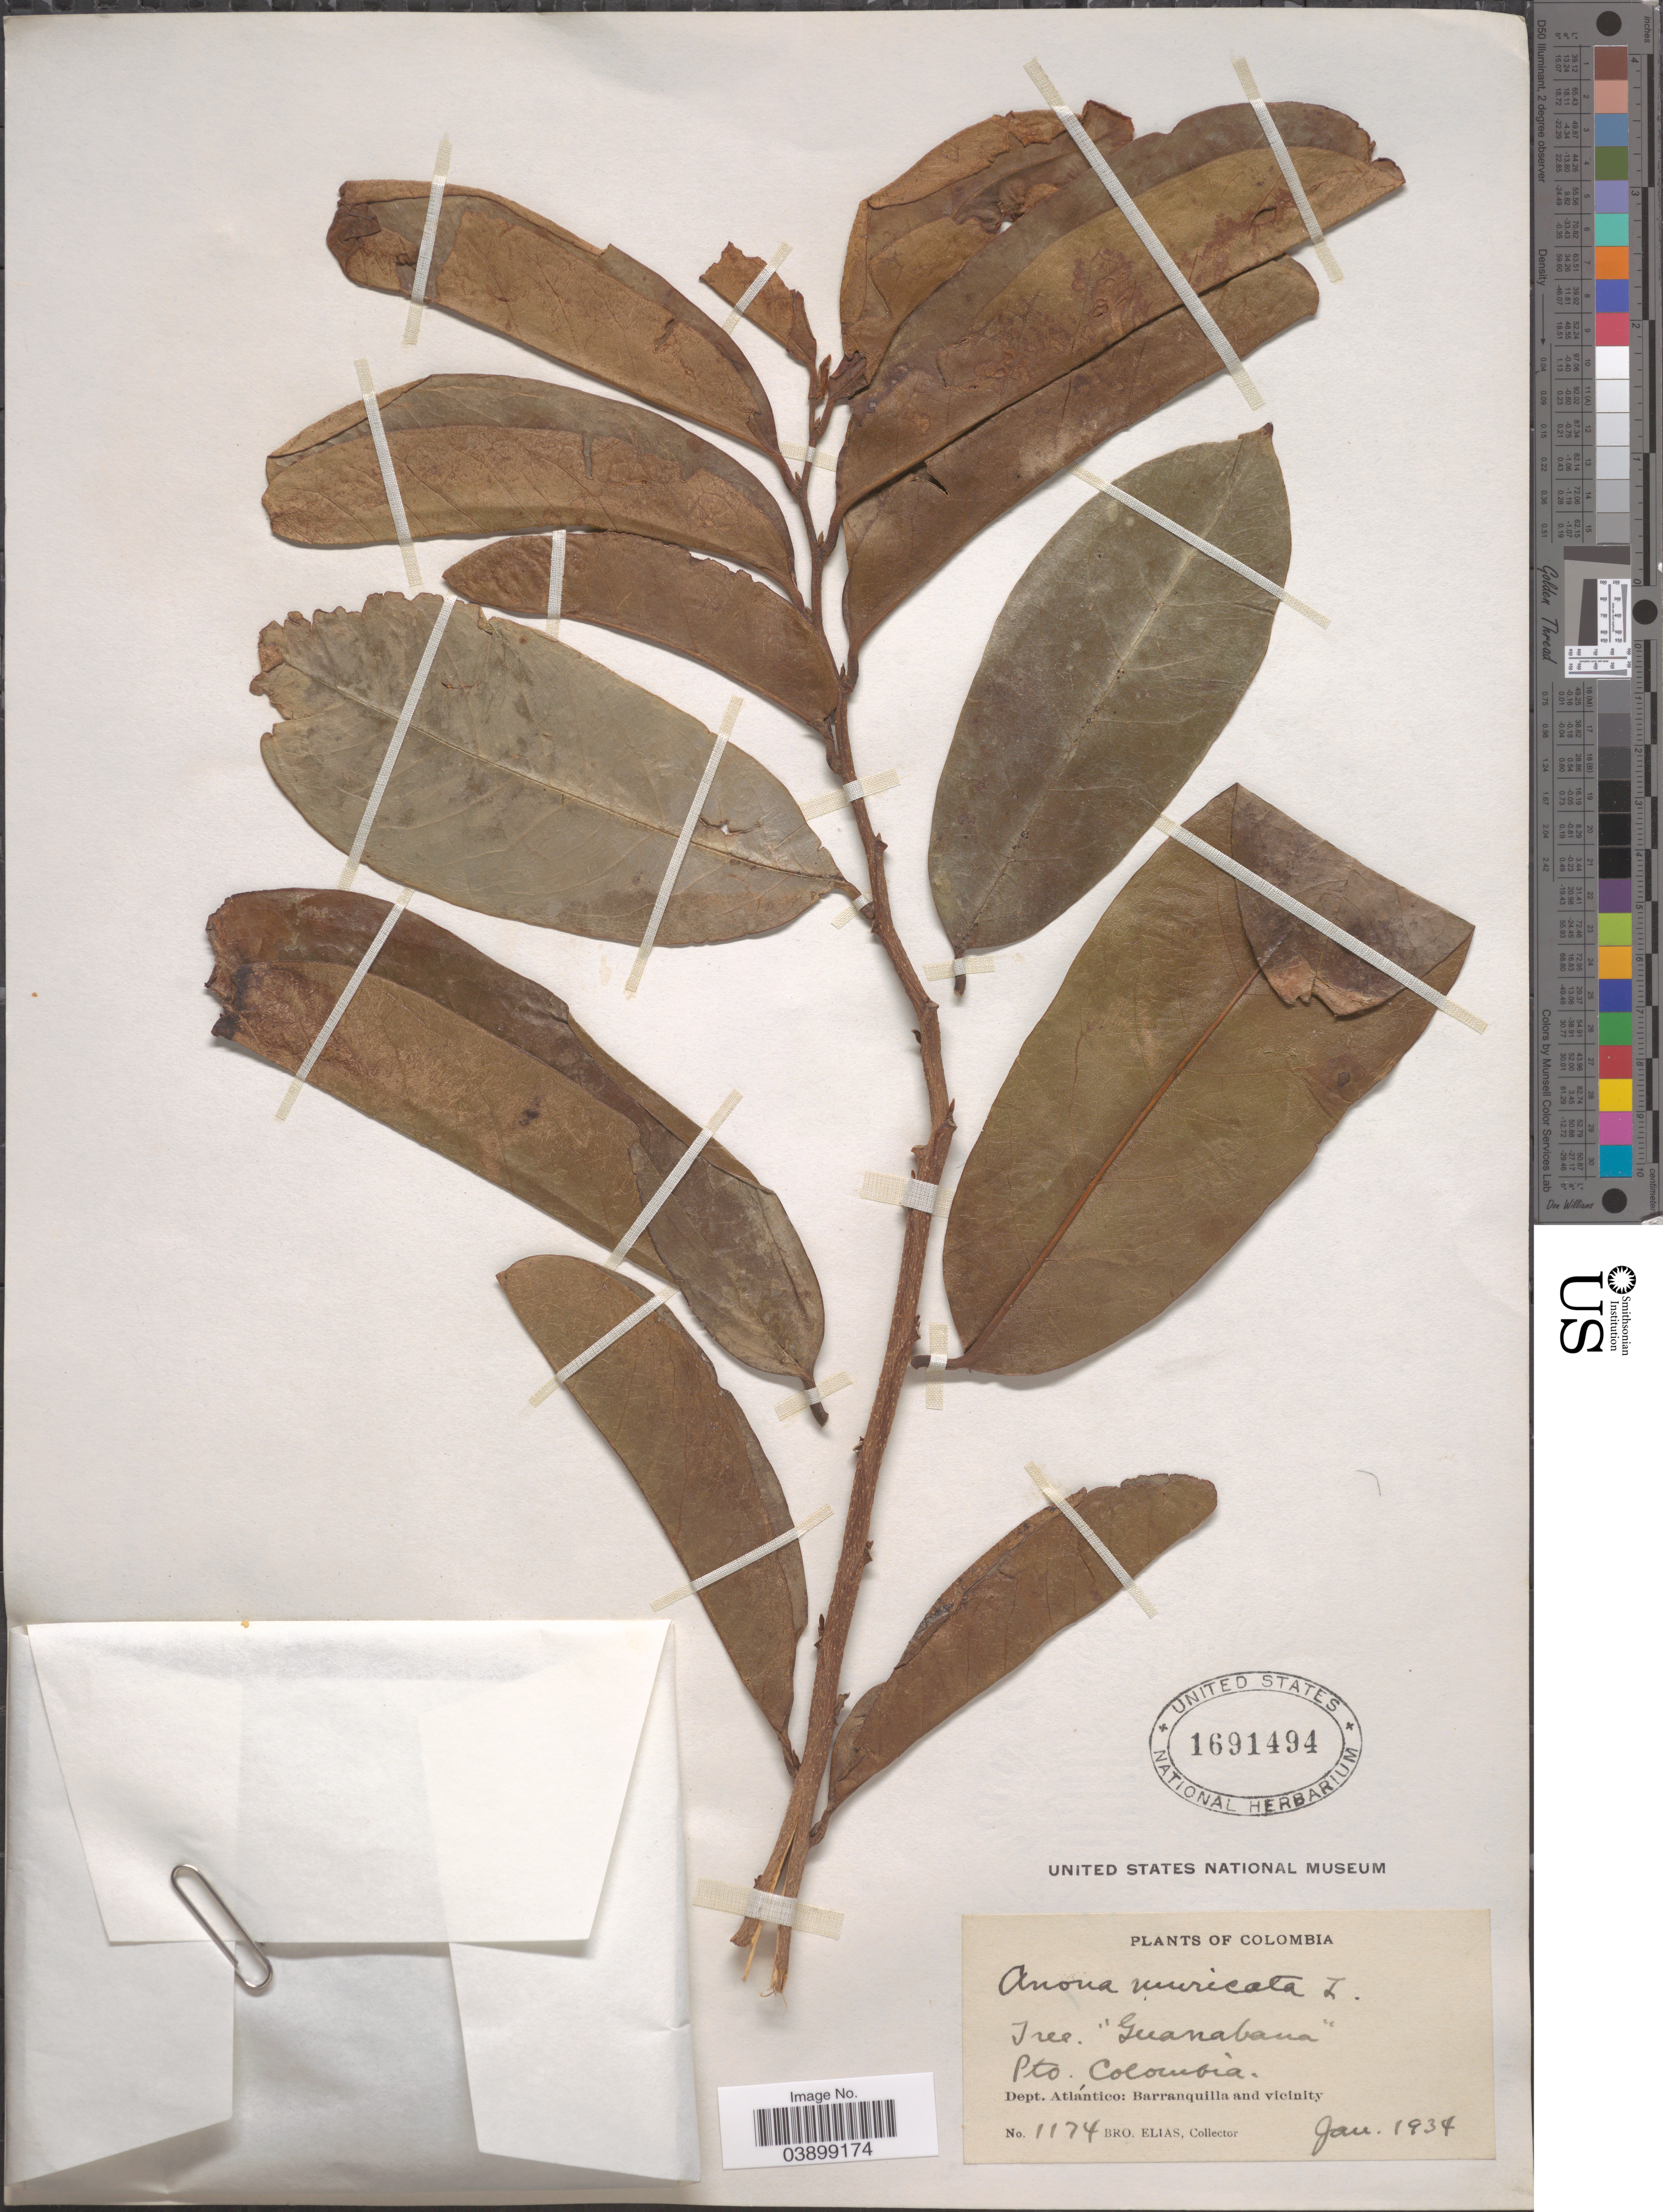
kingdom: Plantae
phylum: Tracheophyta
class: Magnoliopsida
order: Magnoliales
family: Annonaceae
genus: Annona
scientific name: Annona muricata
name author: L.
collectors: Bro. Elias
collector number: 1174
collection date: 1934-01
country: Colombia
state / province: Atlántico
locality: Pto. Colombia. Dept. Atlántico: Barranquilla and vicinity.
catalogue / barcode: US 1691494